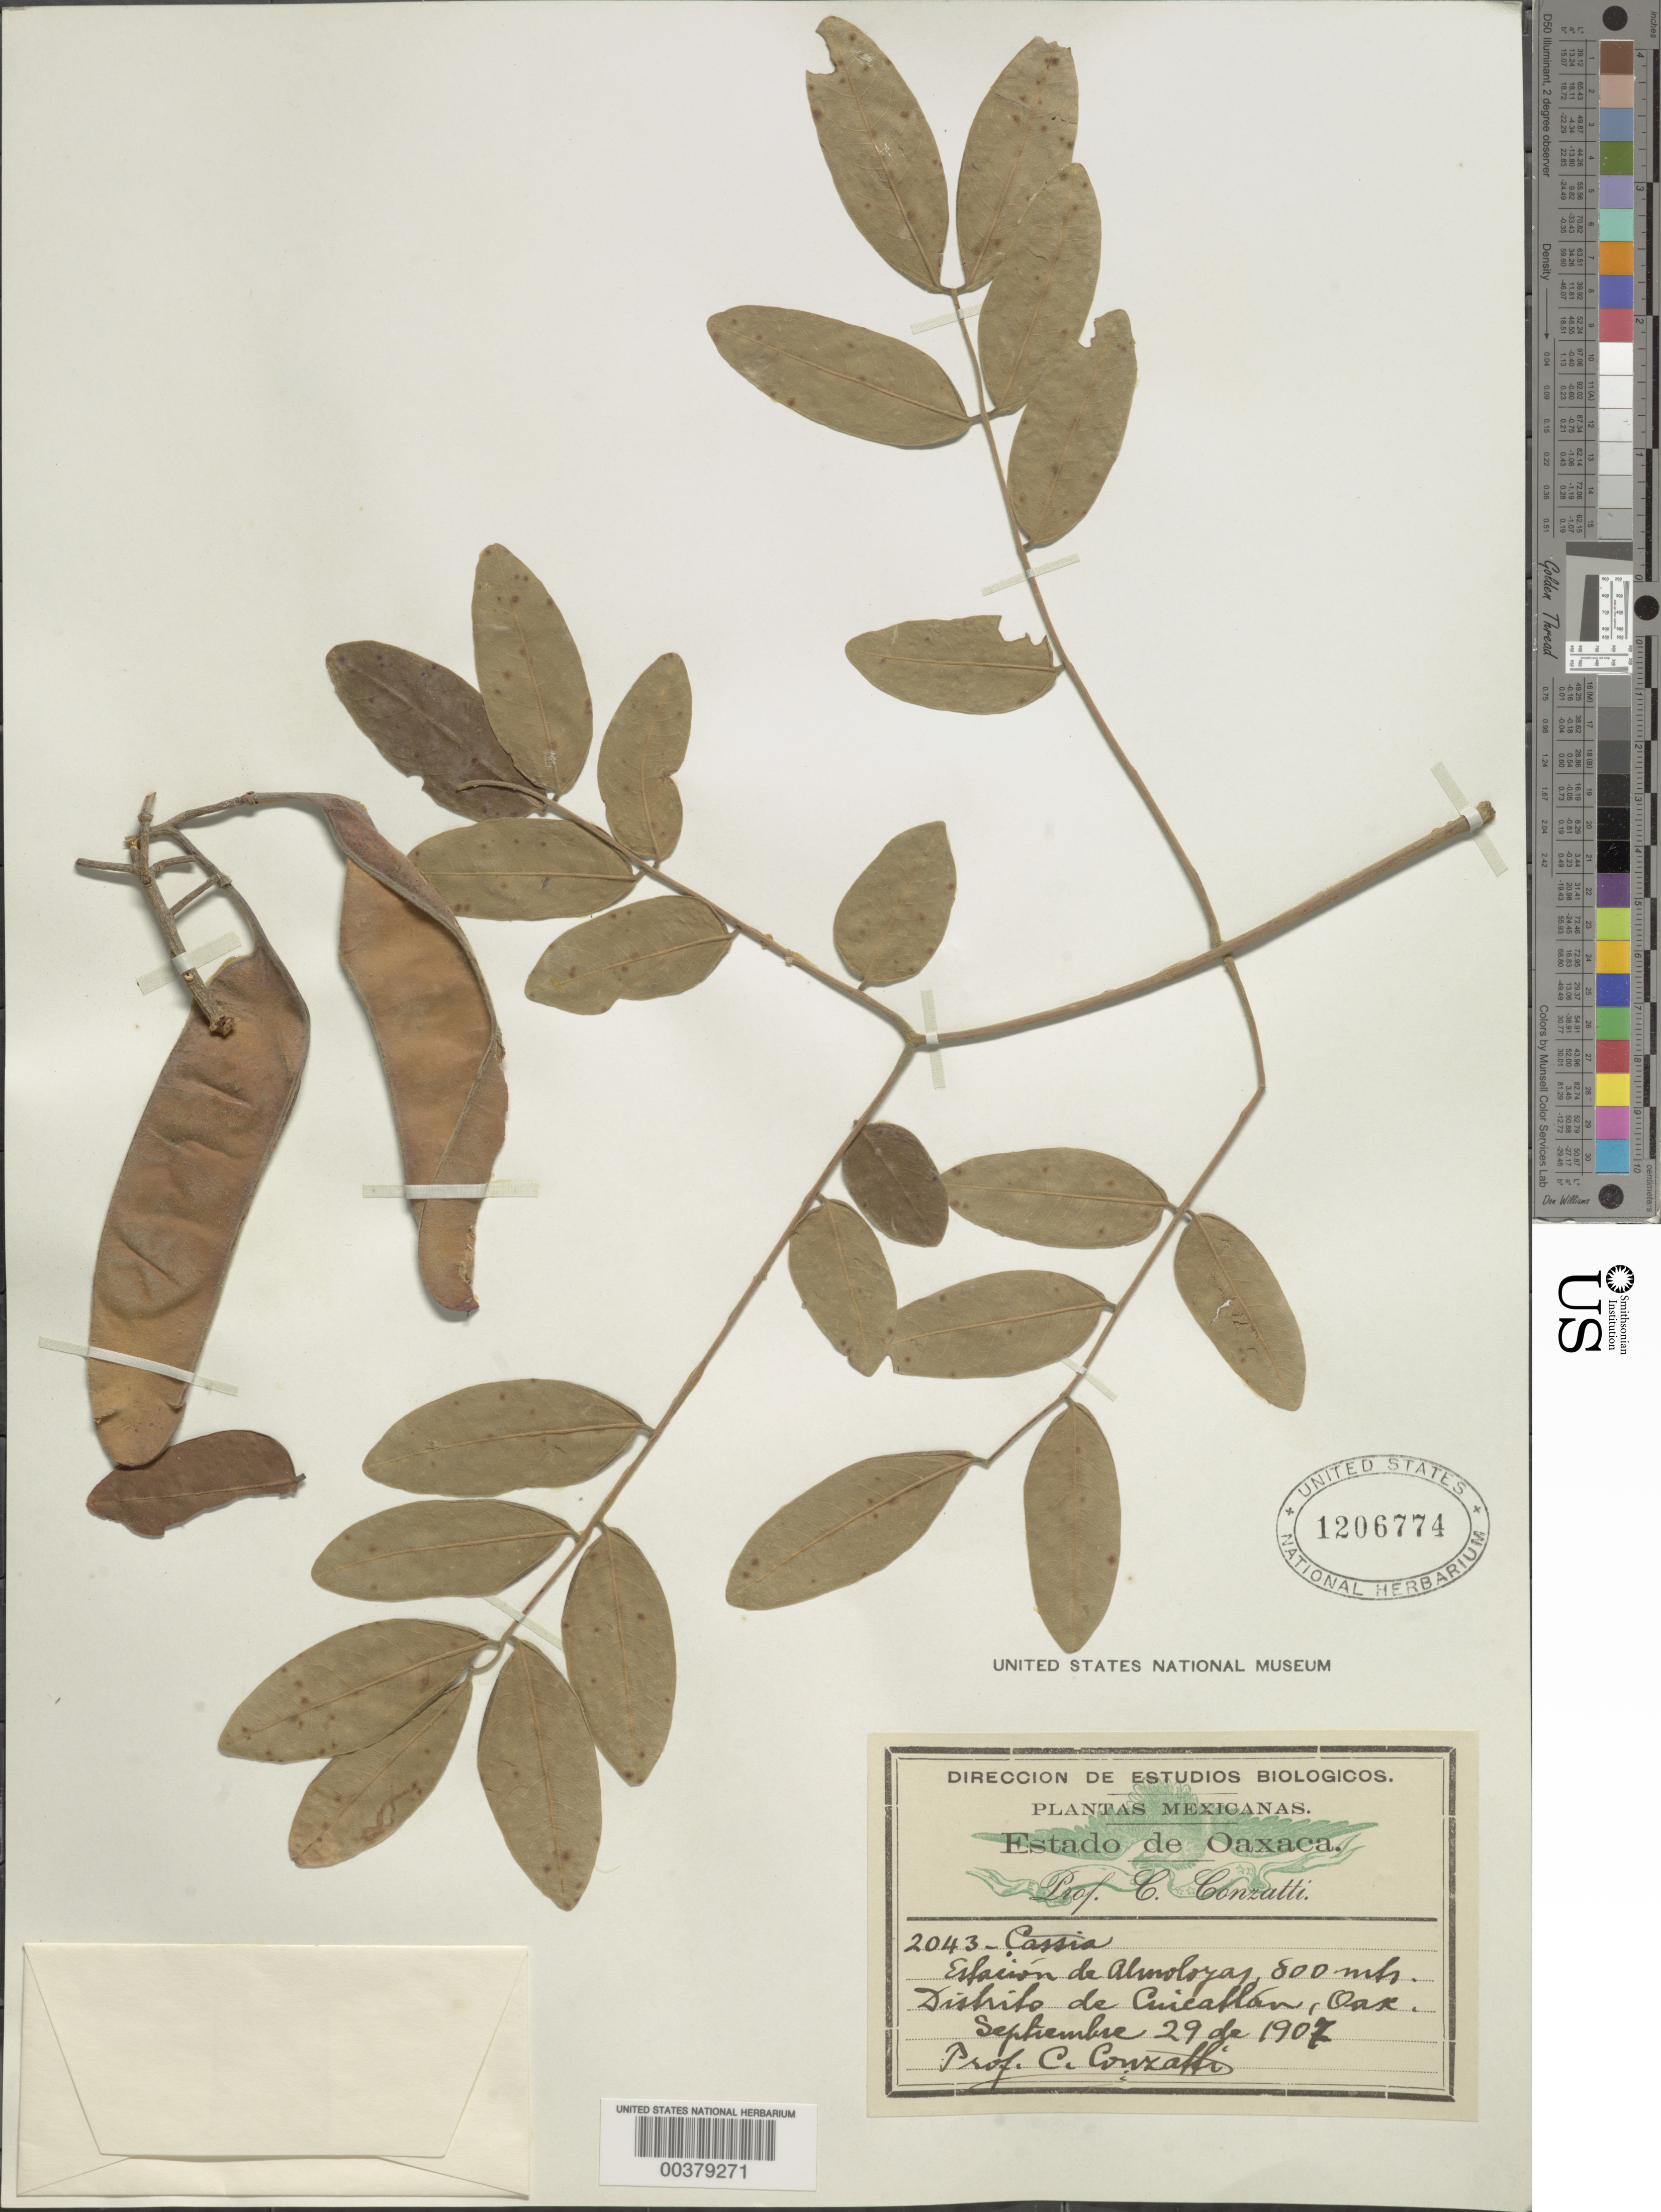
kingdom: Plantae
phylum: Tracheophyta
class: Magnoliopsida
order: Fabales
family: Fabaceae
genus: Coulteria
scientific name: Coulteria velutina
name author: (Britton & Rose) Sotuyo & G.P. Lewis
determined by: Strong, Mark T., (BOT), Smithsonian Institution - National Museum of Natural History (UNITED STATES)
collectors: C. Conzatti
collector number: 2043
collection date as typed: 29 Sep 1907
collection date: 1907-09-29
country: Mexico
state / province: Oaxaca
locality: Cuicatlán Mun. (?), Estacion de Almoloyas; Canon de Tomellin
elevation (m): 800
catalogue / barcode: US 1206774